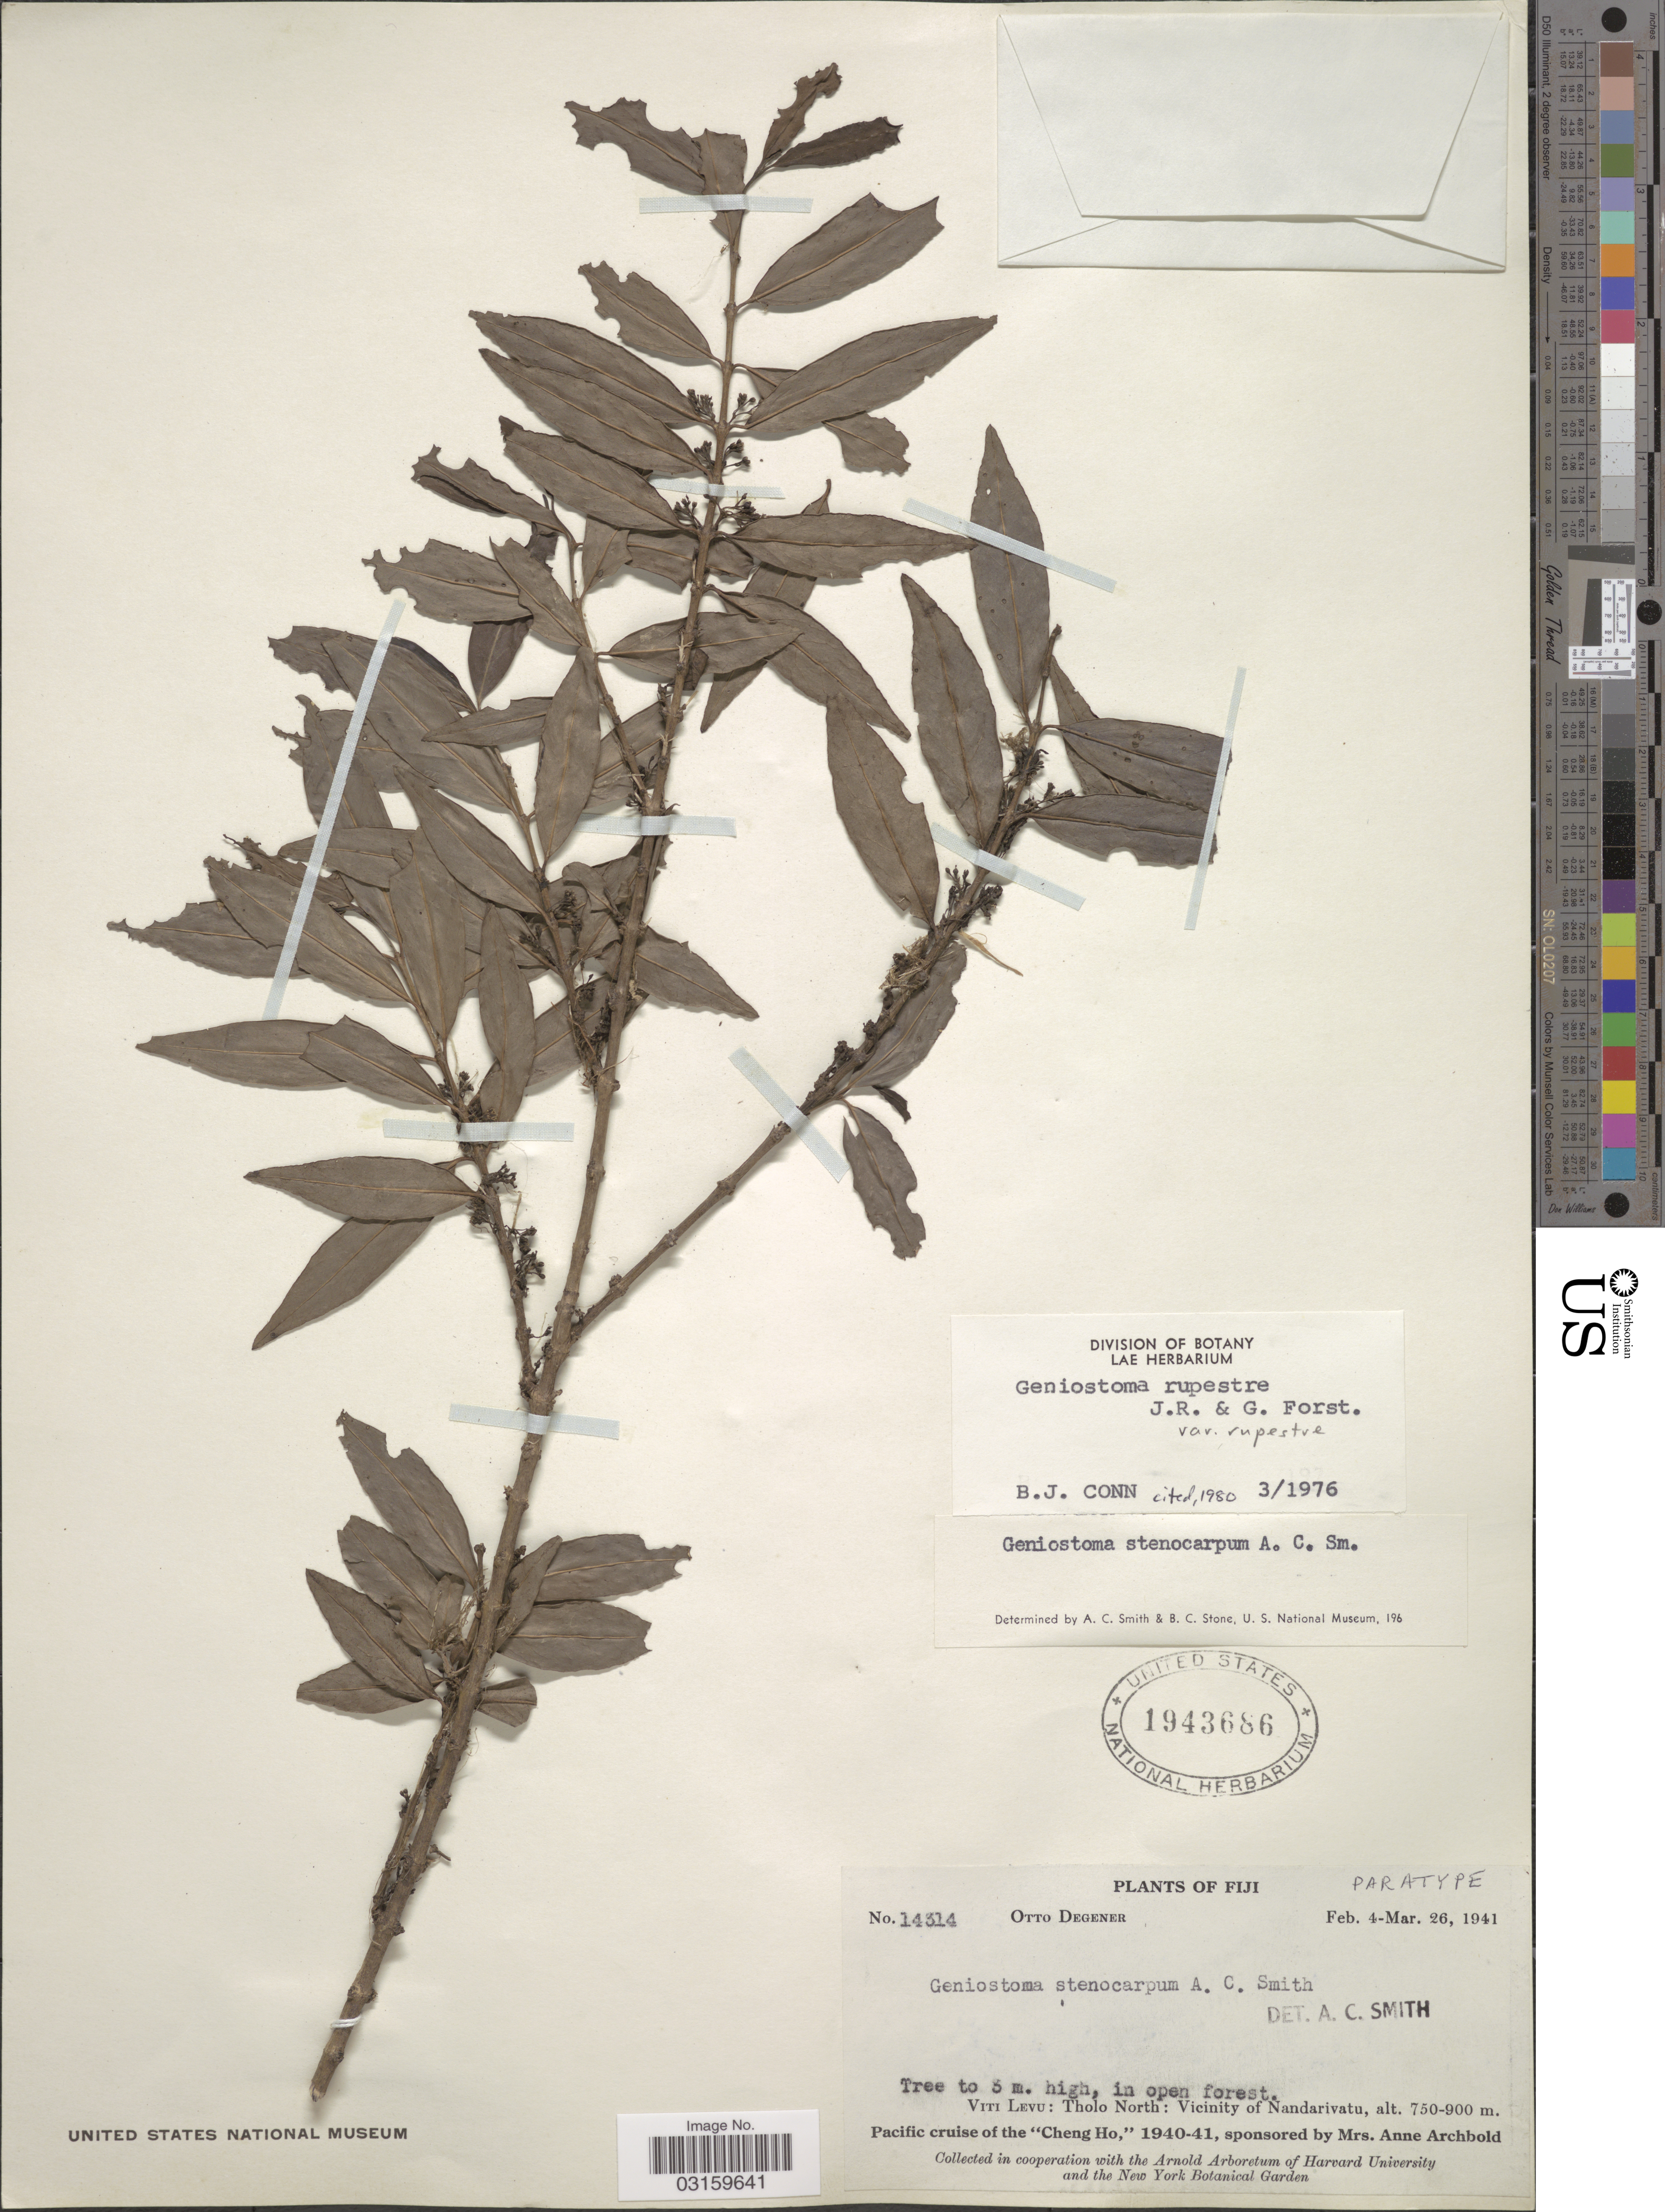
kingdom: Plantae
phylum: Tracheophyta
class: Magnoliopsida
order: Gentianales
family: Loganiaceae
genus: Geniostoma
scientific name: Geniostoma rupestre var. rupestre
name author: J.R. Forst. & G. Forst.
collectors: O. Degener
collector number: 14314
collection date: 1941-02-04/1941-03-26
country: Fiji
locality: Viti Levu: Tholo North: Vicinity of Nandarivatu.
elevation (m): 750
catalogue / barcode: US 1943686